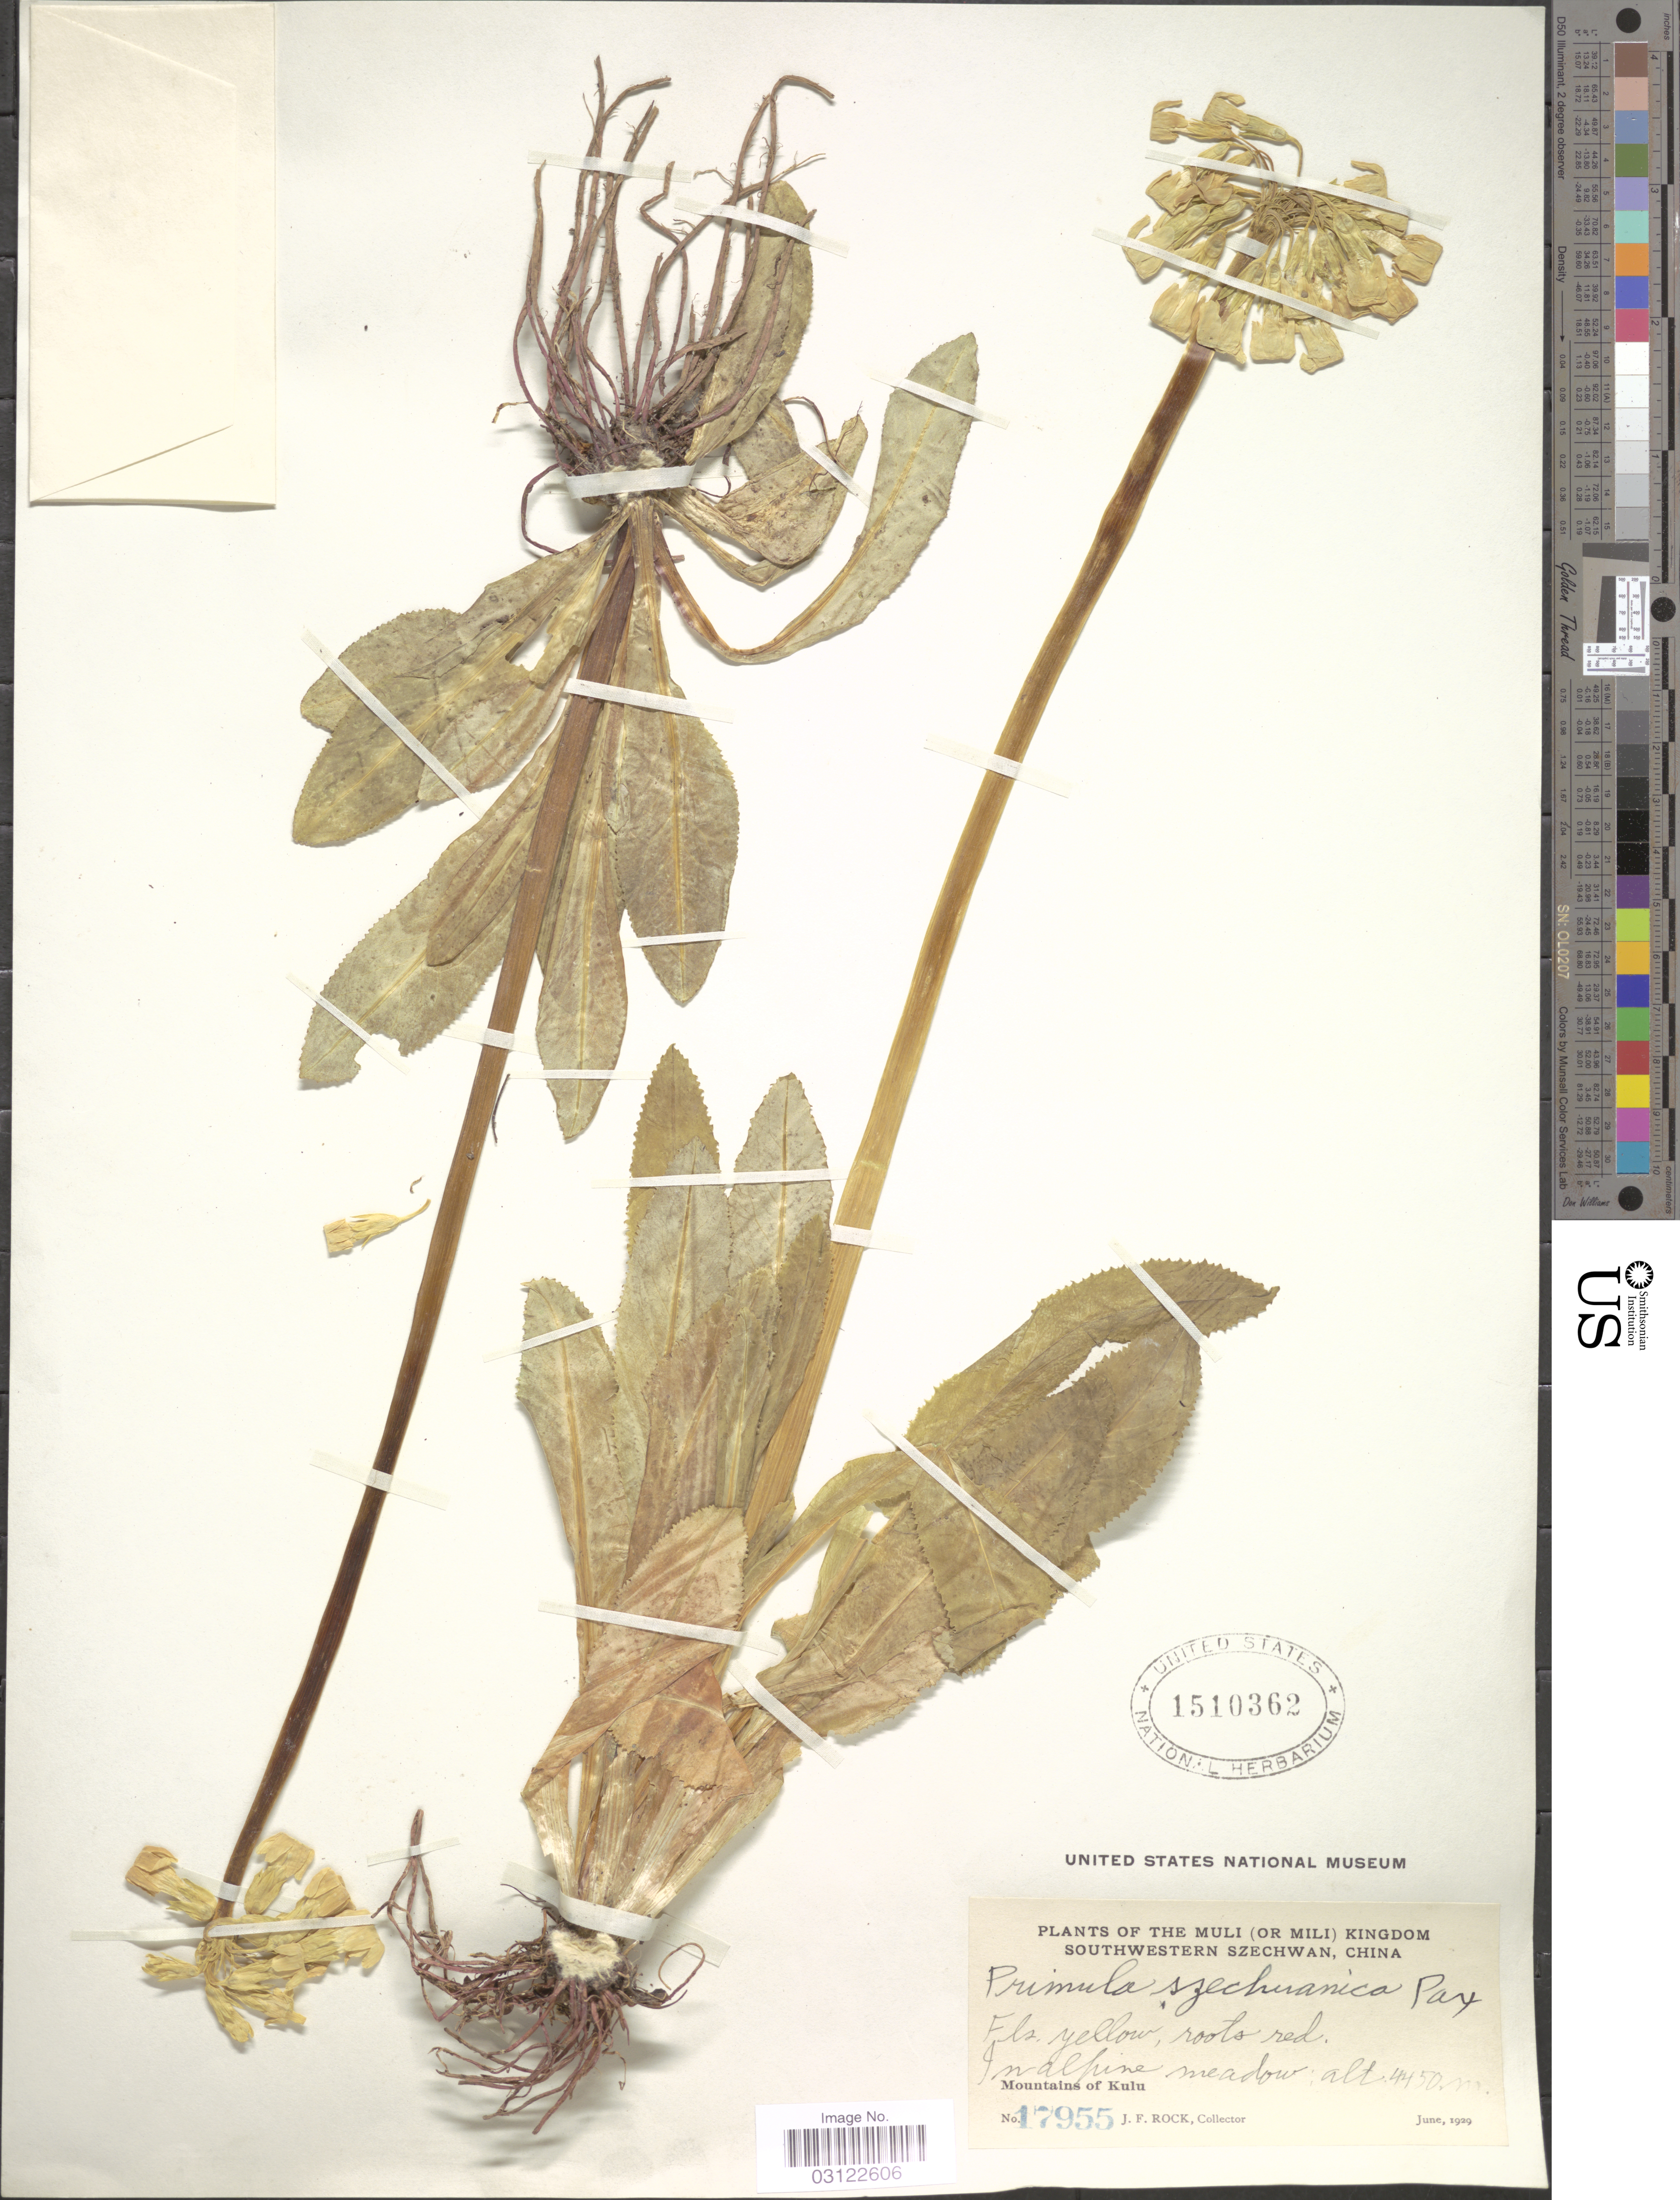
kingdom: Plantae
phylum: Tracheophyta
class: Magnoliopsida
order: Ericales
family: Primulaceae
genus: Primula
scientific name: Primula szechuanica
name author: Pax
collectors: J. Rock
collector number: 17955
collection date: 1929-06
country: China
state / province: Sichuan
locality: The Muli (or Mili) Kingdowm Southwestern Szechwan. In alpine meadow. Mountains of Kulu.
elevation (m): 4450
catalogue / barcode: US 1510362